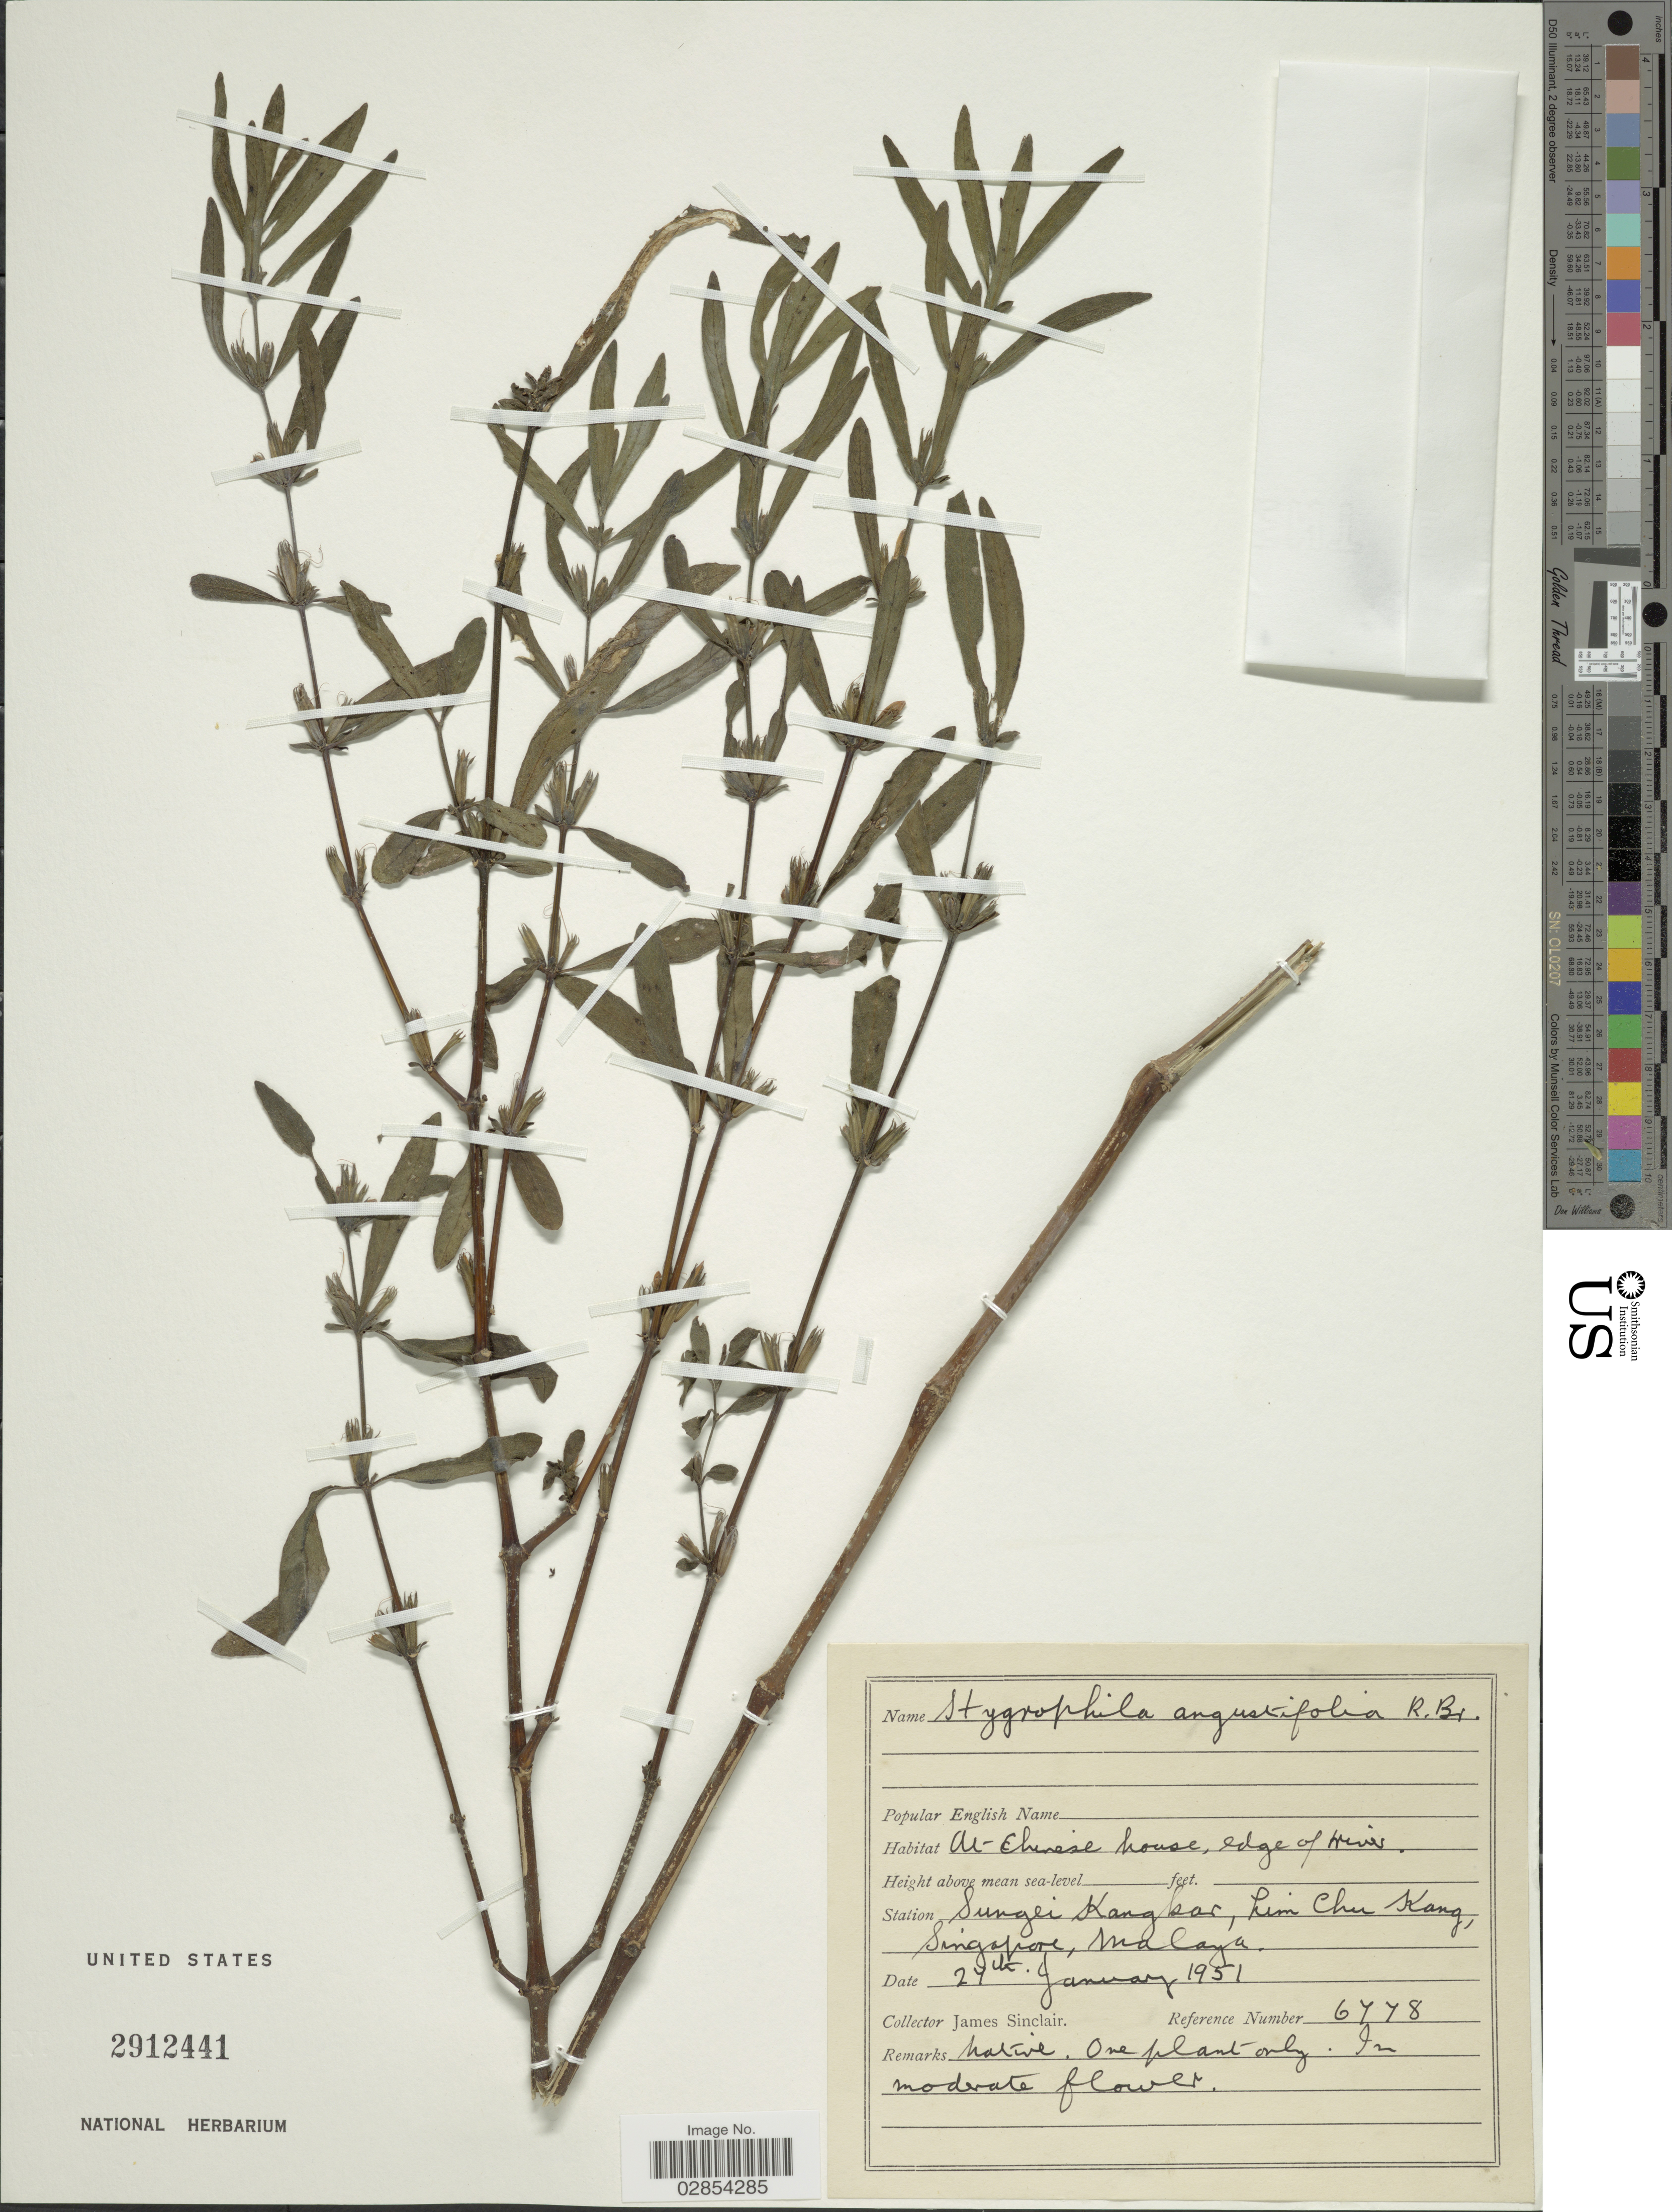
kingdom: Plantae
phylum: Tracheophyta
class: Magnoliopsida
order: Lamiales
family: Acanthaceae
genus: Hygrophila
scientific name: Hygrophila angustifolia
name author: R. Br.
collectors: J. Sinclair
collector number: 6778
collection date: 1951-01-24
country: Singapore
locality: Sungei Kangkar, Lim Chu Kang, Malaya.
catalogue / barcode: US 2912441